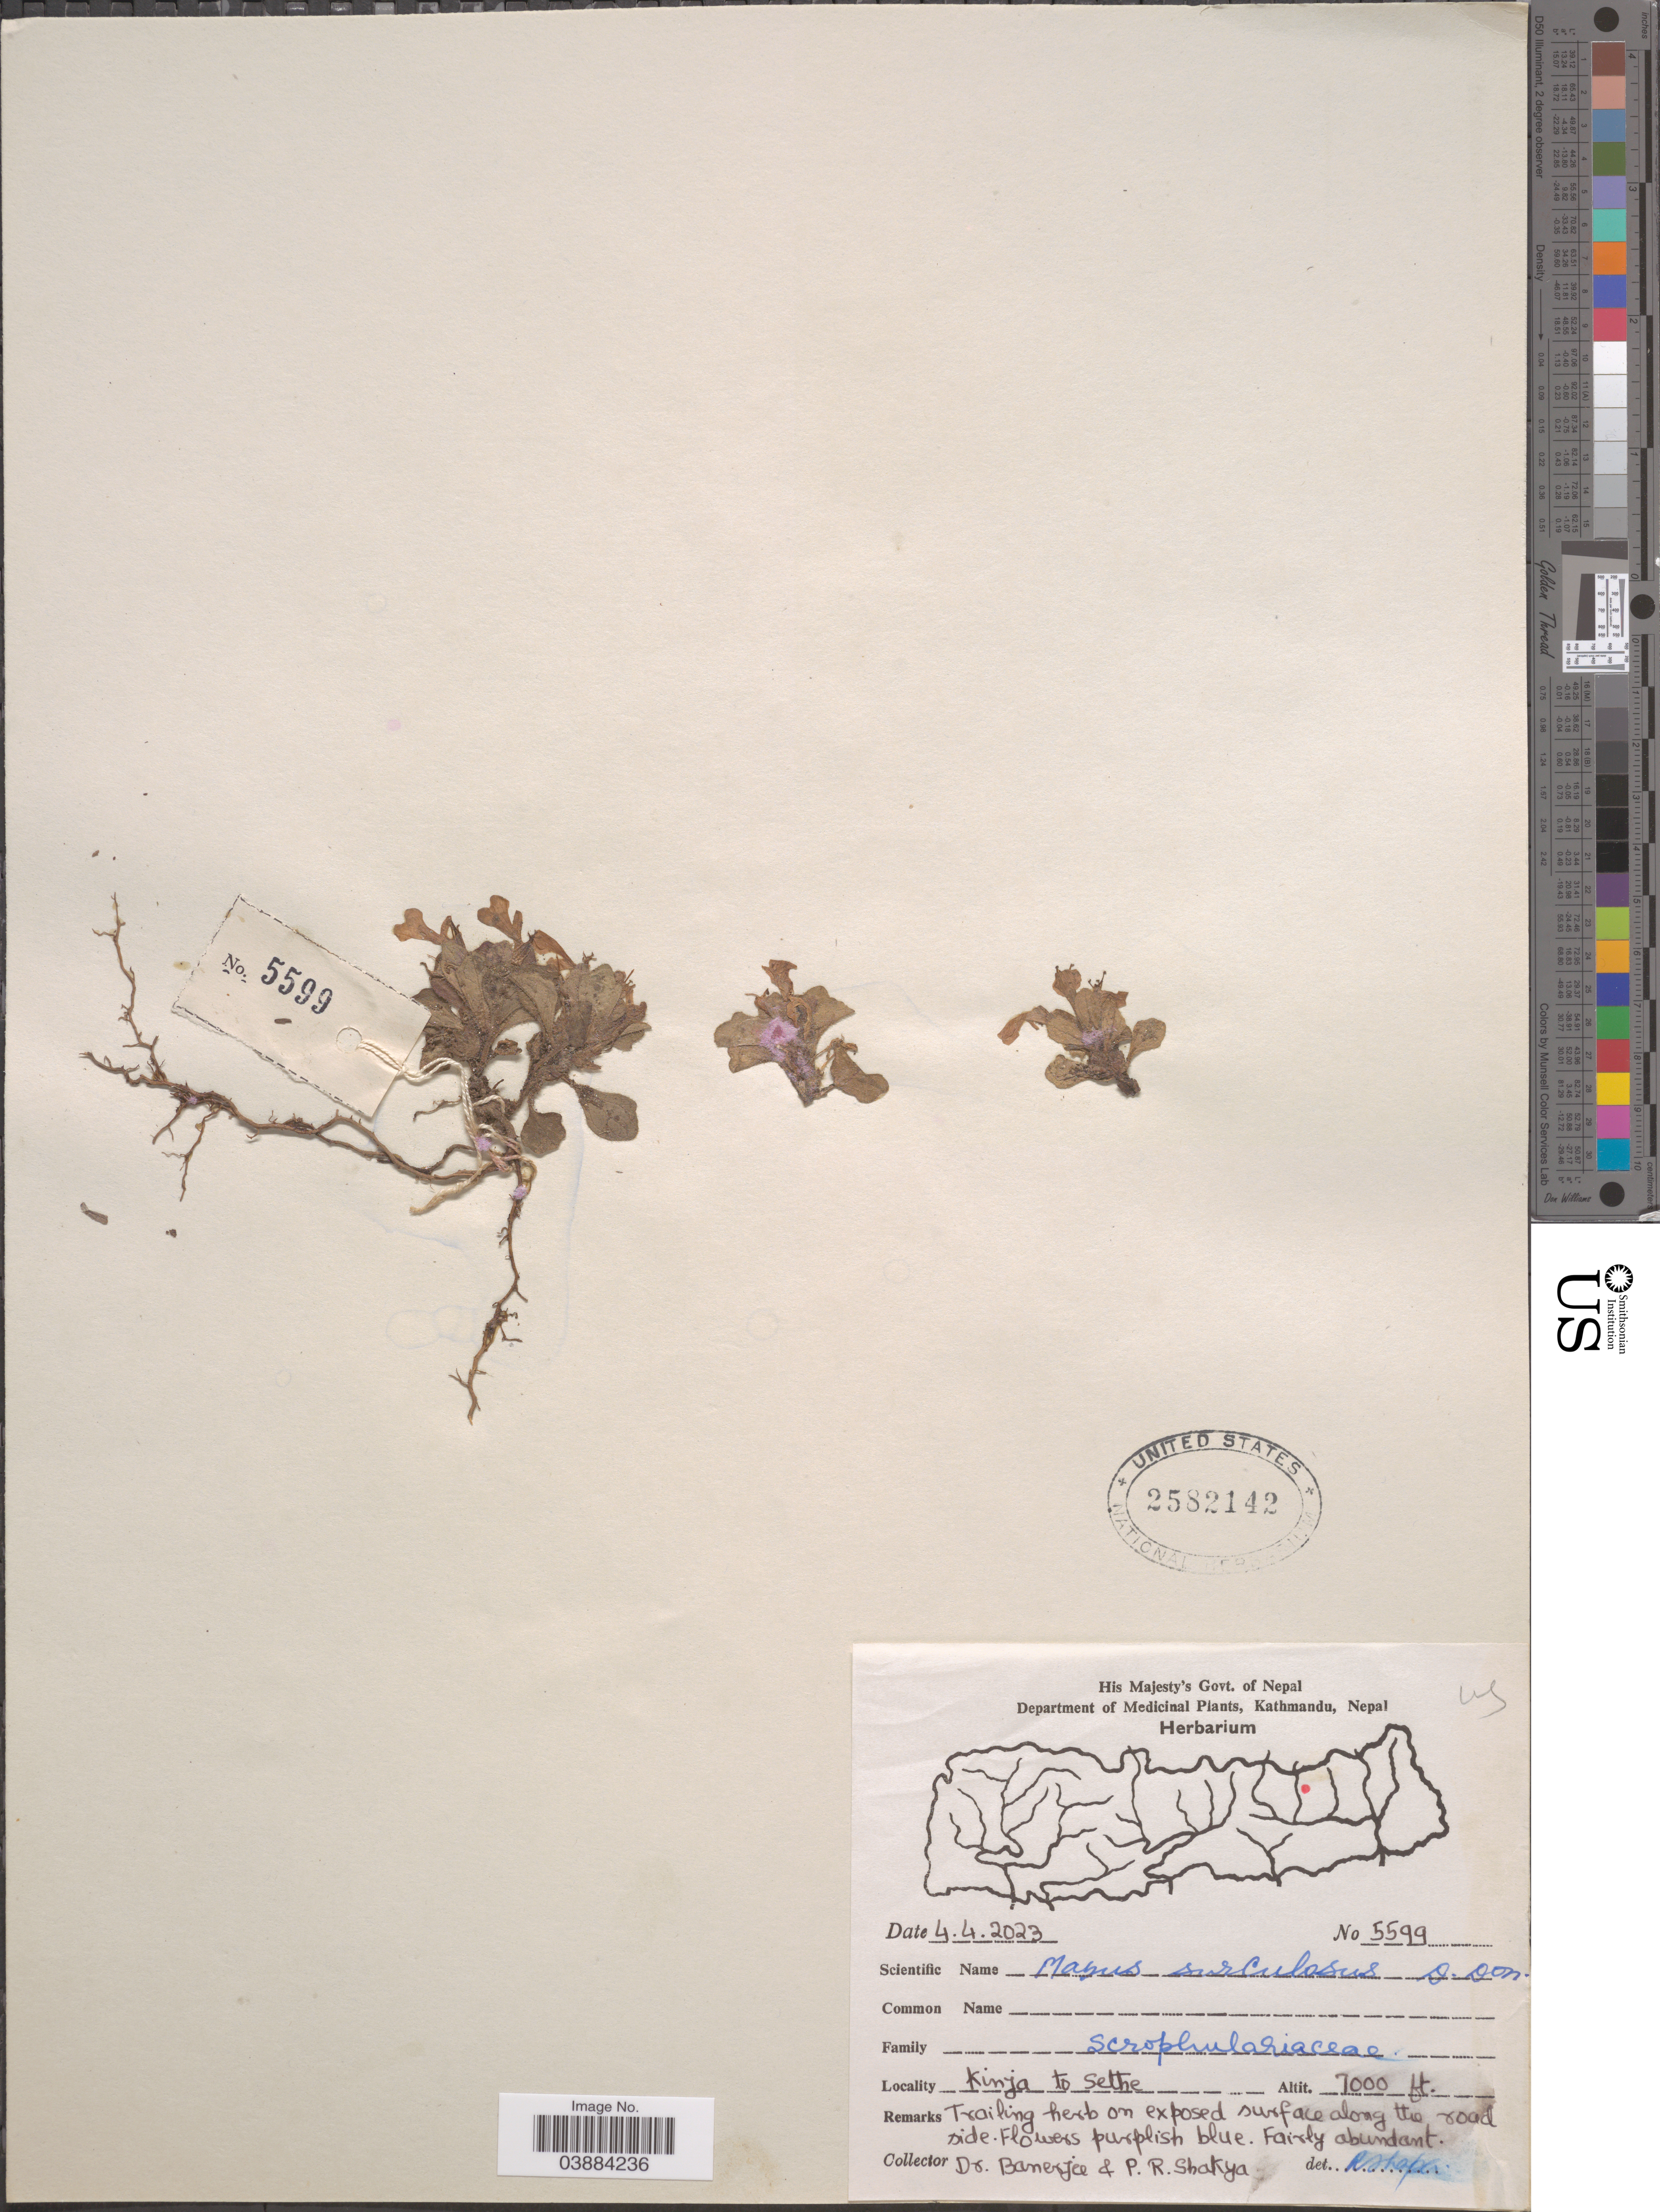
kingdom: Plantae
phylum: Tracheophyta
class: Magnoliopsida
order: Lamiales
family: Mazaceae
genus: Mazus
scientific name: Mazus surculosus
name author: D. Don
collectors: Banerjee & P. Shakya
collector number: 5599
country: Nepal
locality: Kinja to Sethe.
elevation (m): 2134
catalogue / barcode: US 2582142